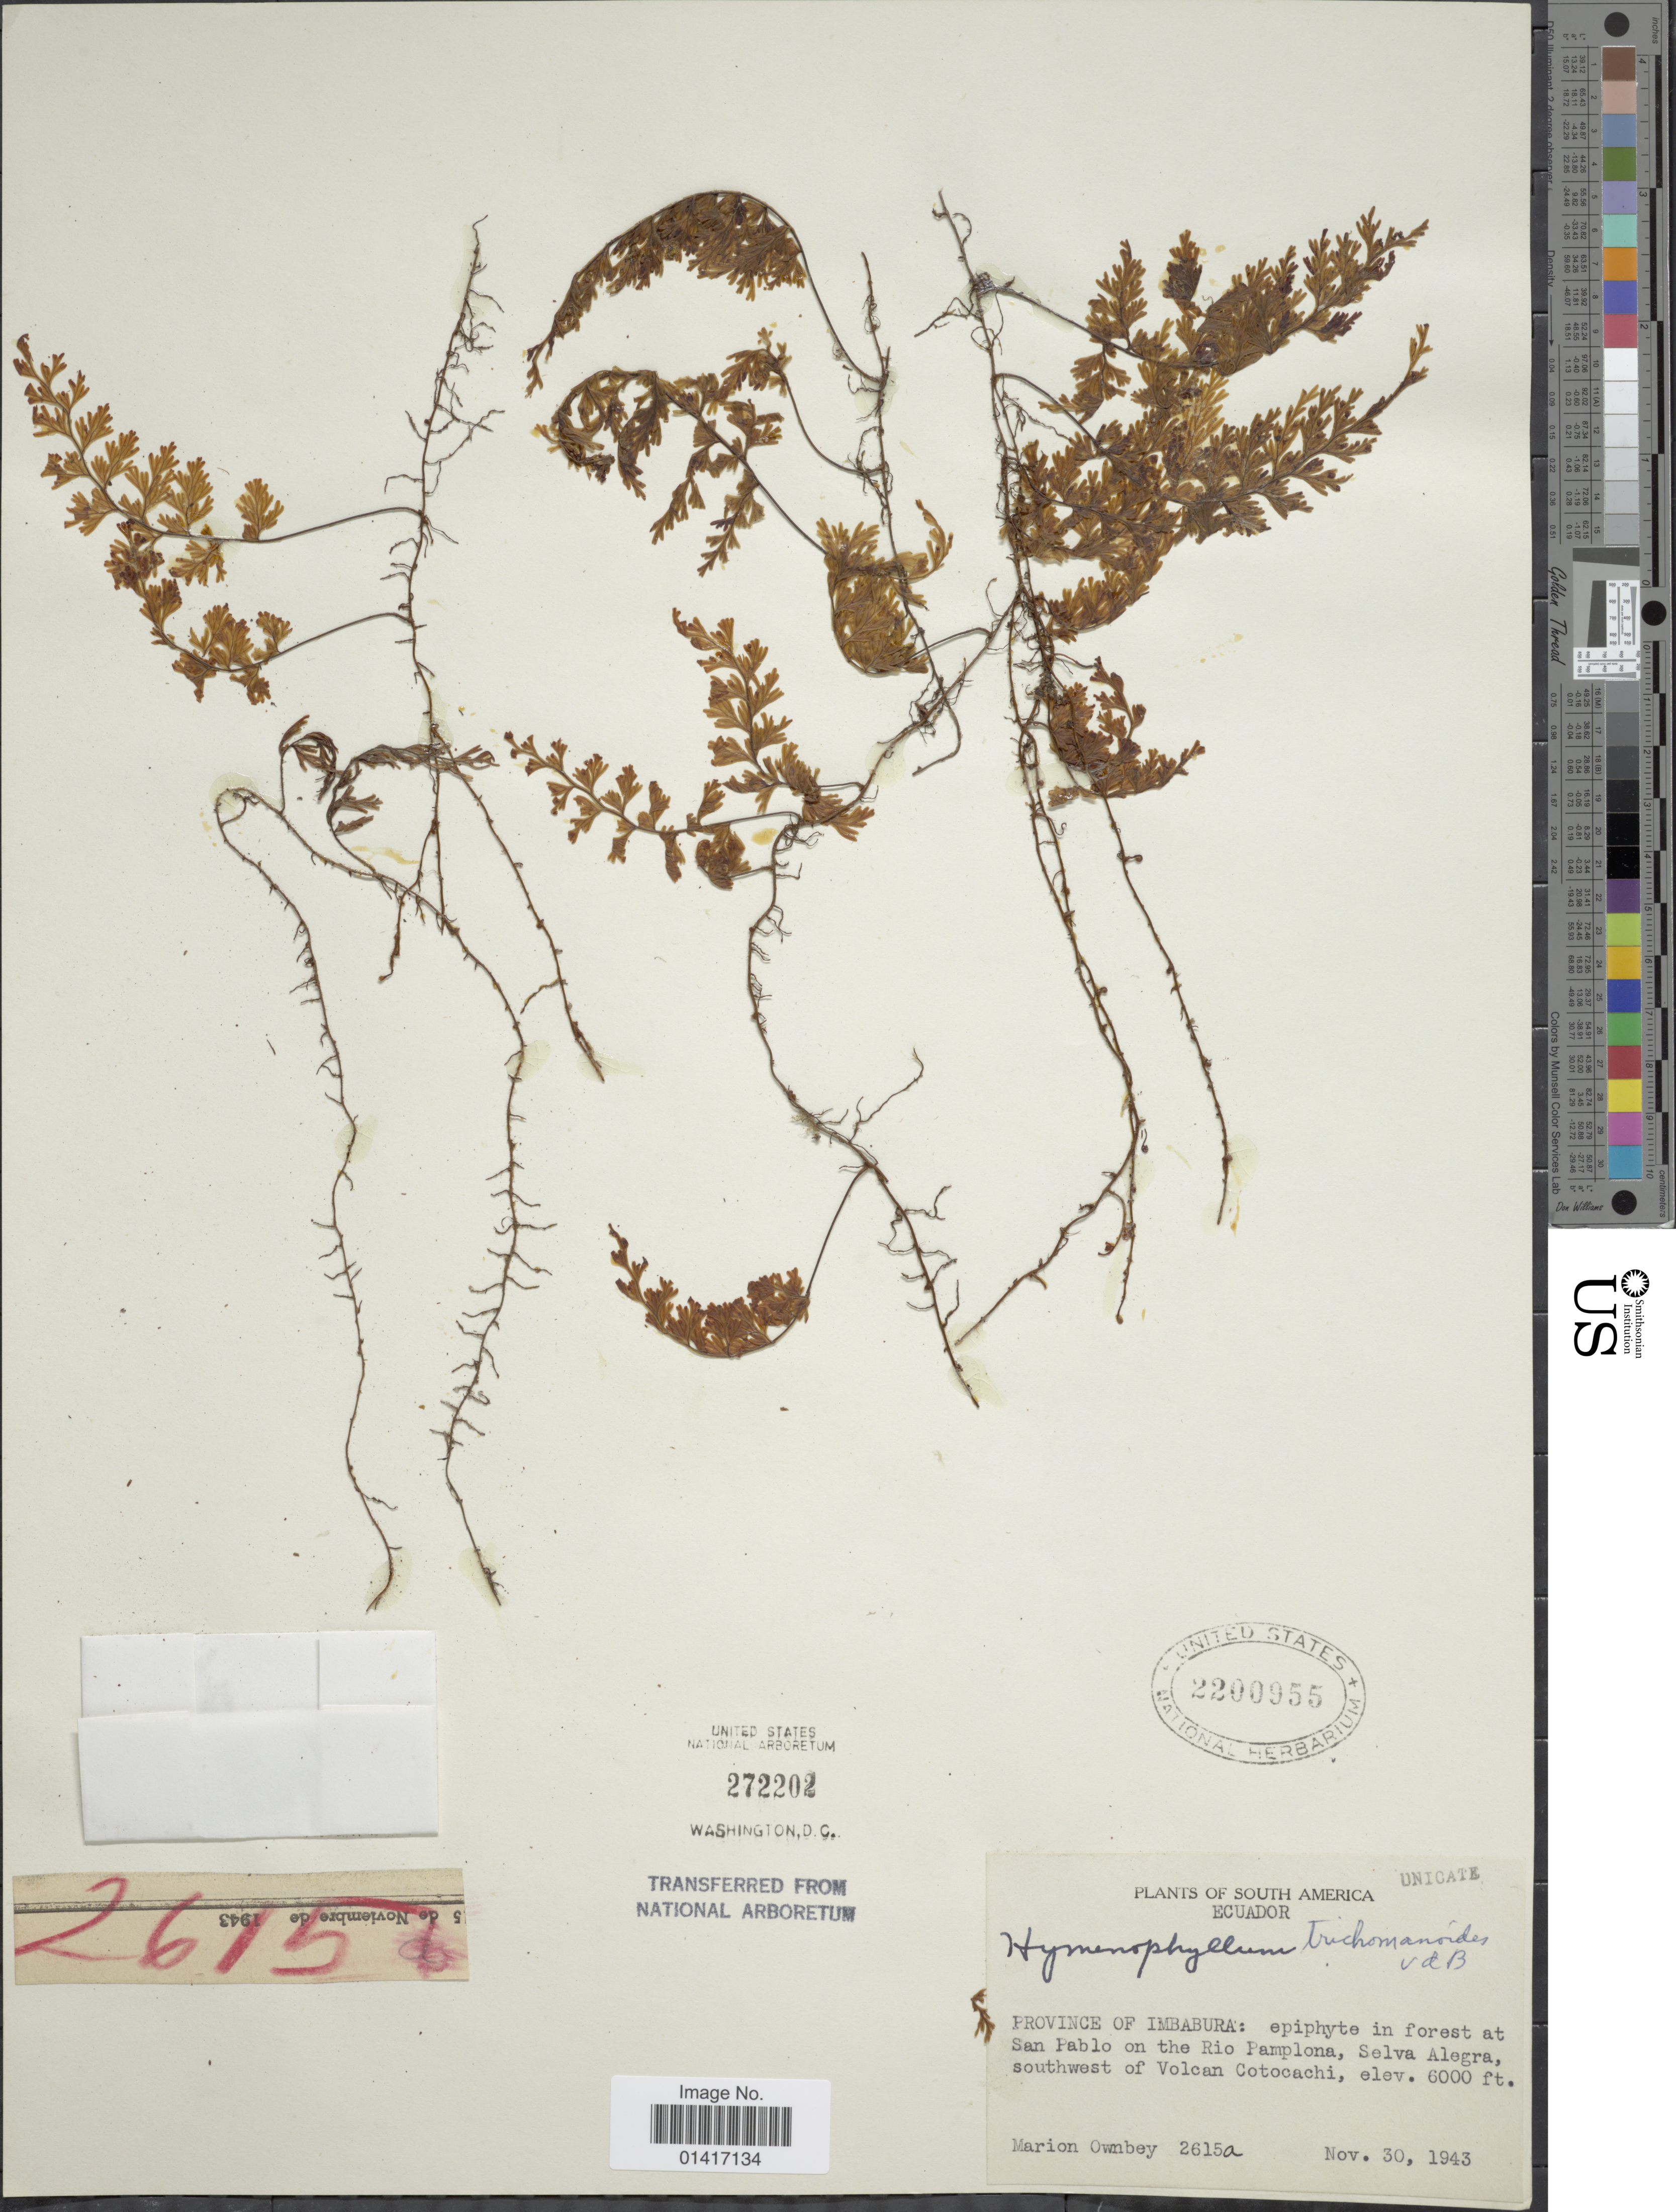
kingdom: Plantae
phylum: Tracheophyta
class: Polypodiopsida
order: Hymenophyllales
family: Hymenophyllaceae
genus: Hymenophyllum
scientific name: Hymenophyllum trichomanoides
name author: Bosch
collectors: F. M. Ownbey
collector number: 2615a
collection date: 1943-11-30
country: Ecuador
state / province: Imbabura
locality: Province of Imbabura: epiphyte in forest at San Pablo on the Rio Pamplona, Selva Alegra, southwest of Volcan Cotocachi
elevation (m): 1829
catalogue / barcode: US 2200955